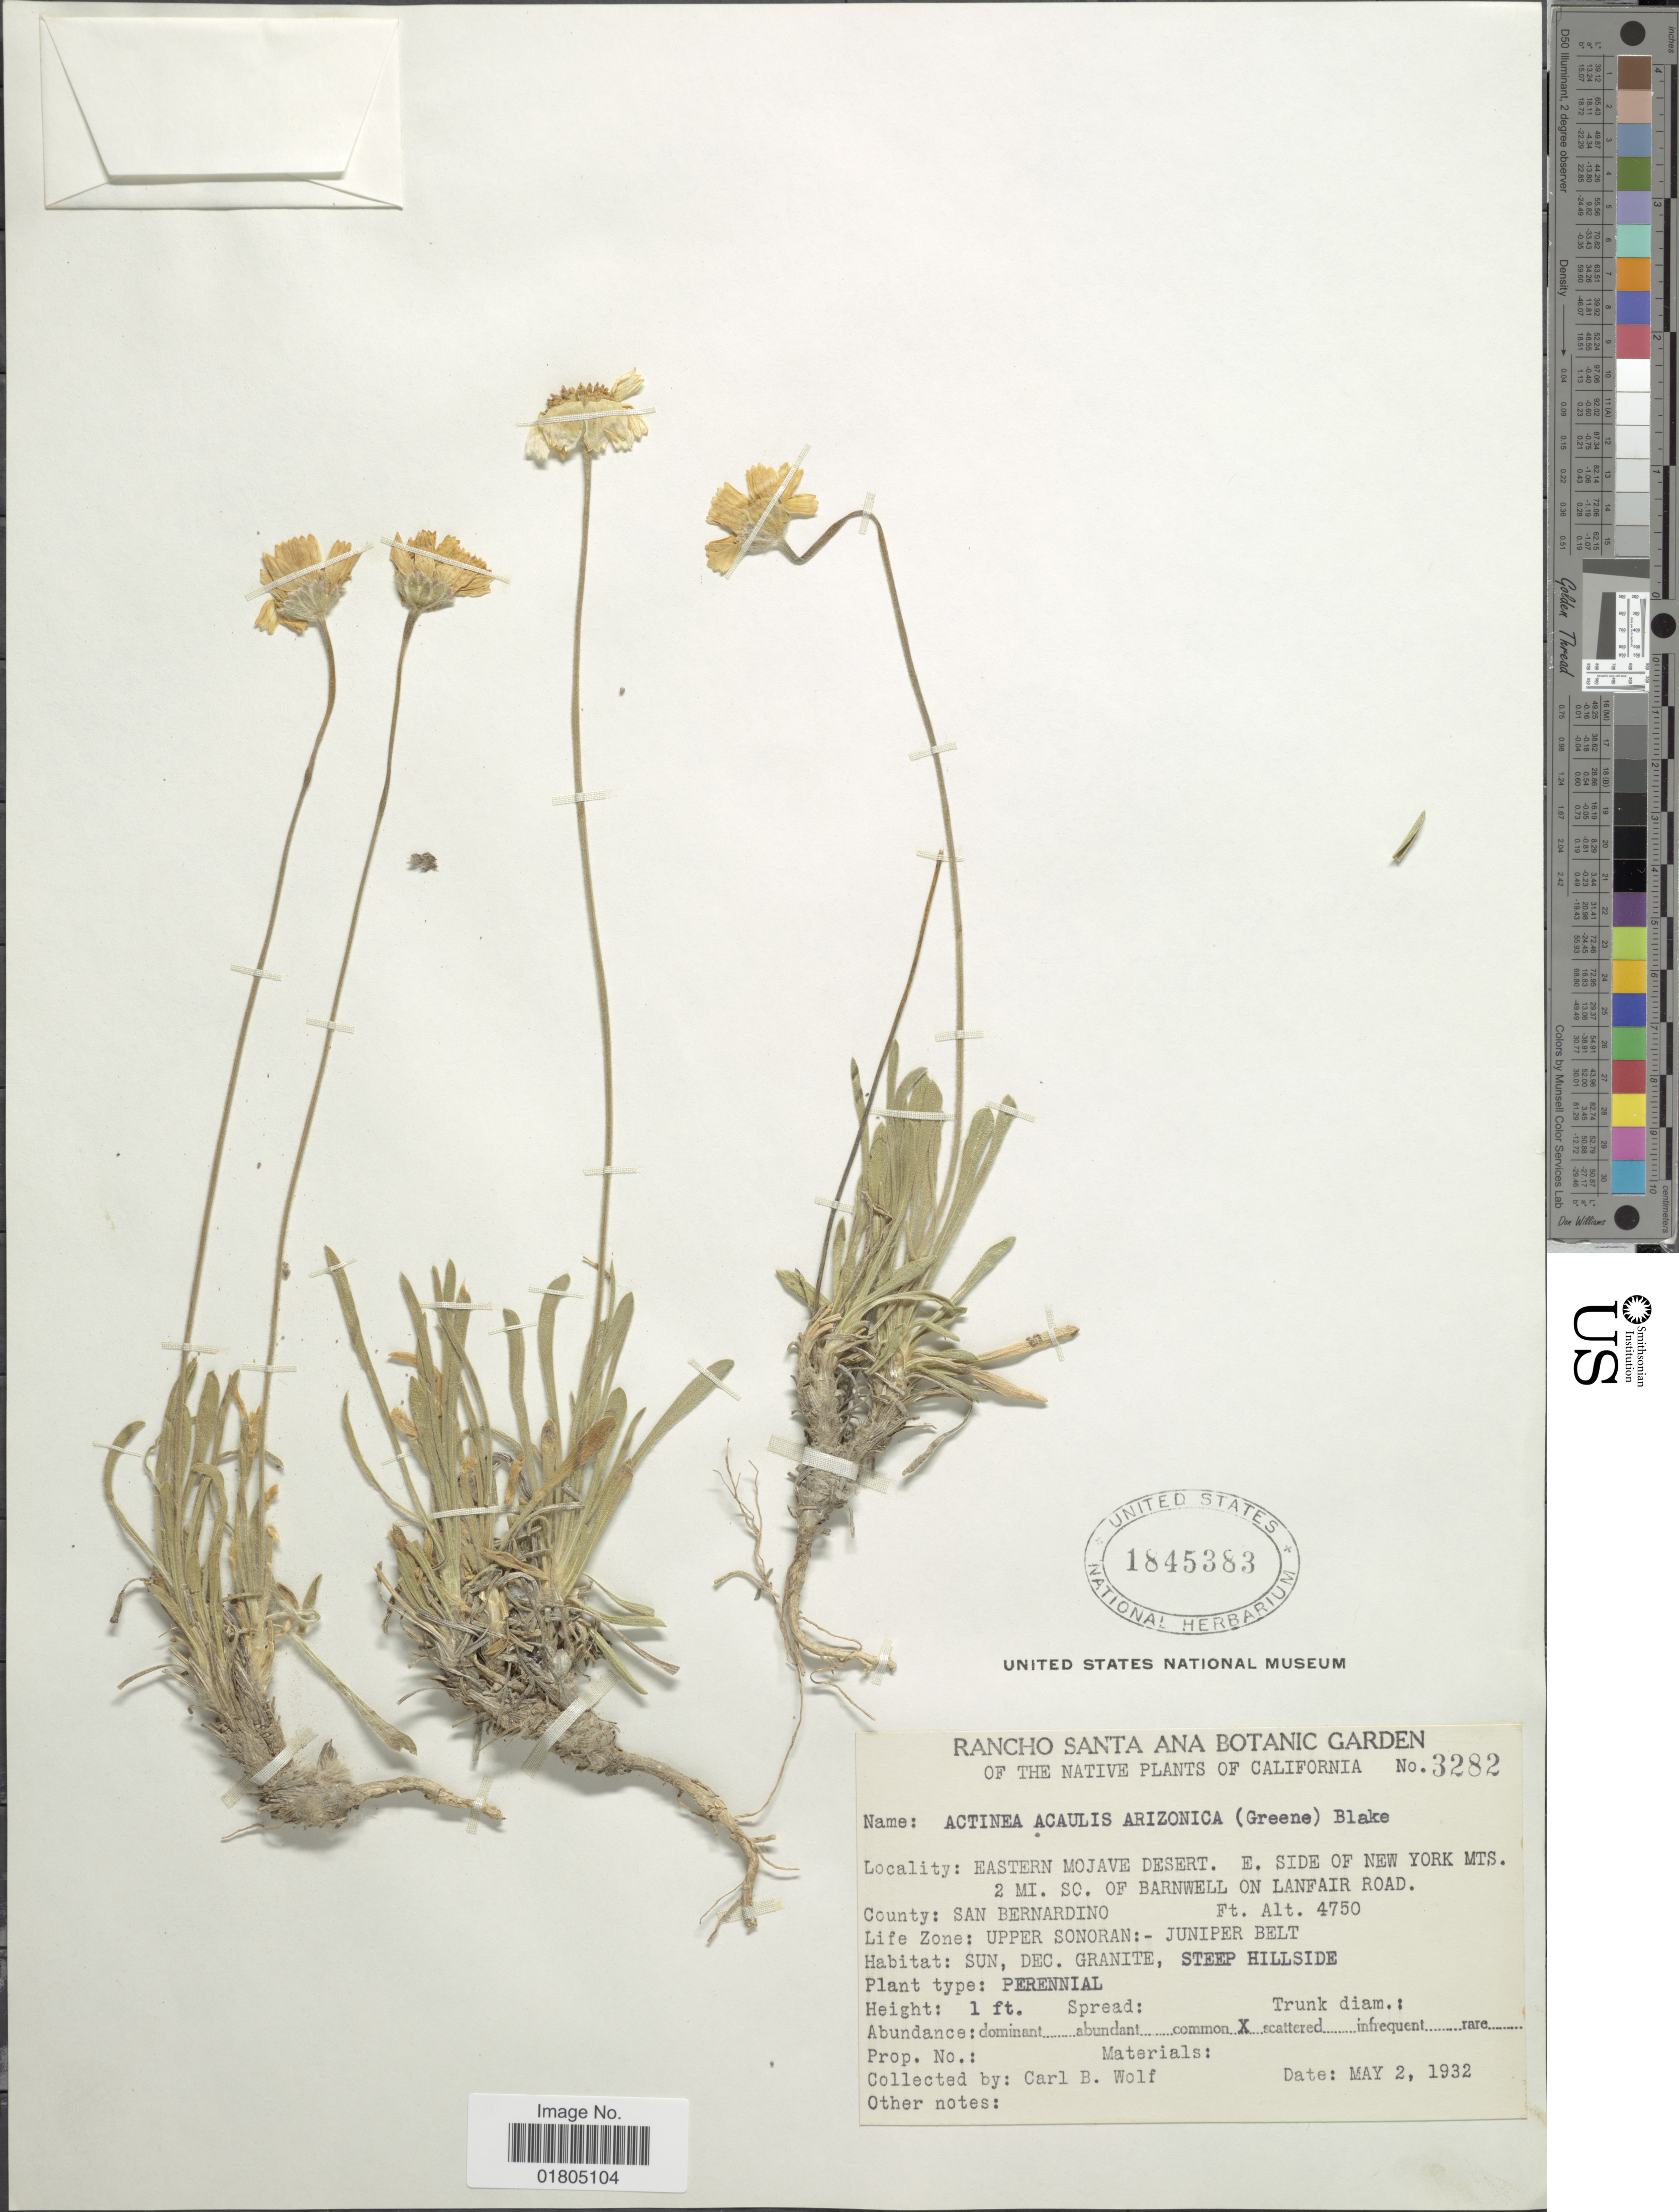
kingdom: Plantae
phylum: Tracheophyta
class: Magnoliopsida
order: Asterales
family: Asteraceae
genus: Actinea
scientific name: Actinea acaulis var. arizonica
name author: (Greene) S.F. Blake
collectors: C. B. Wolf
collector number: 3282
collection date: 1932-05-02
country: United States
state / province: California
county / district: San Bernardino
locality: Eastern MOjave Desert, E. side of New York Mts., 2 mi. So. of Barnwell on Lanfair Road., County: San Bernardino, Life Zone: Upper Sonoran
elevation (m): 1448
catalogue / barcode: US 1845383